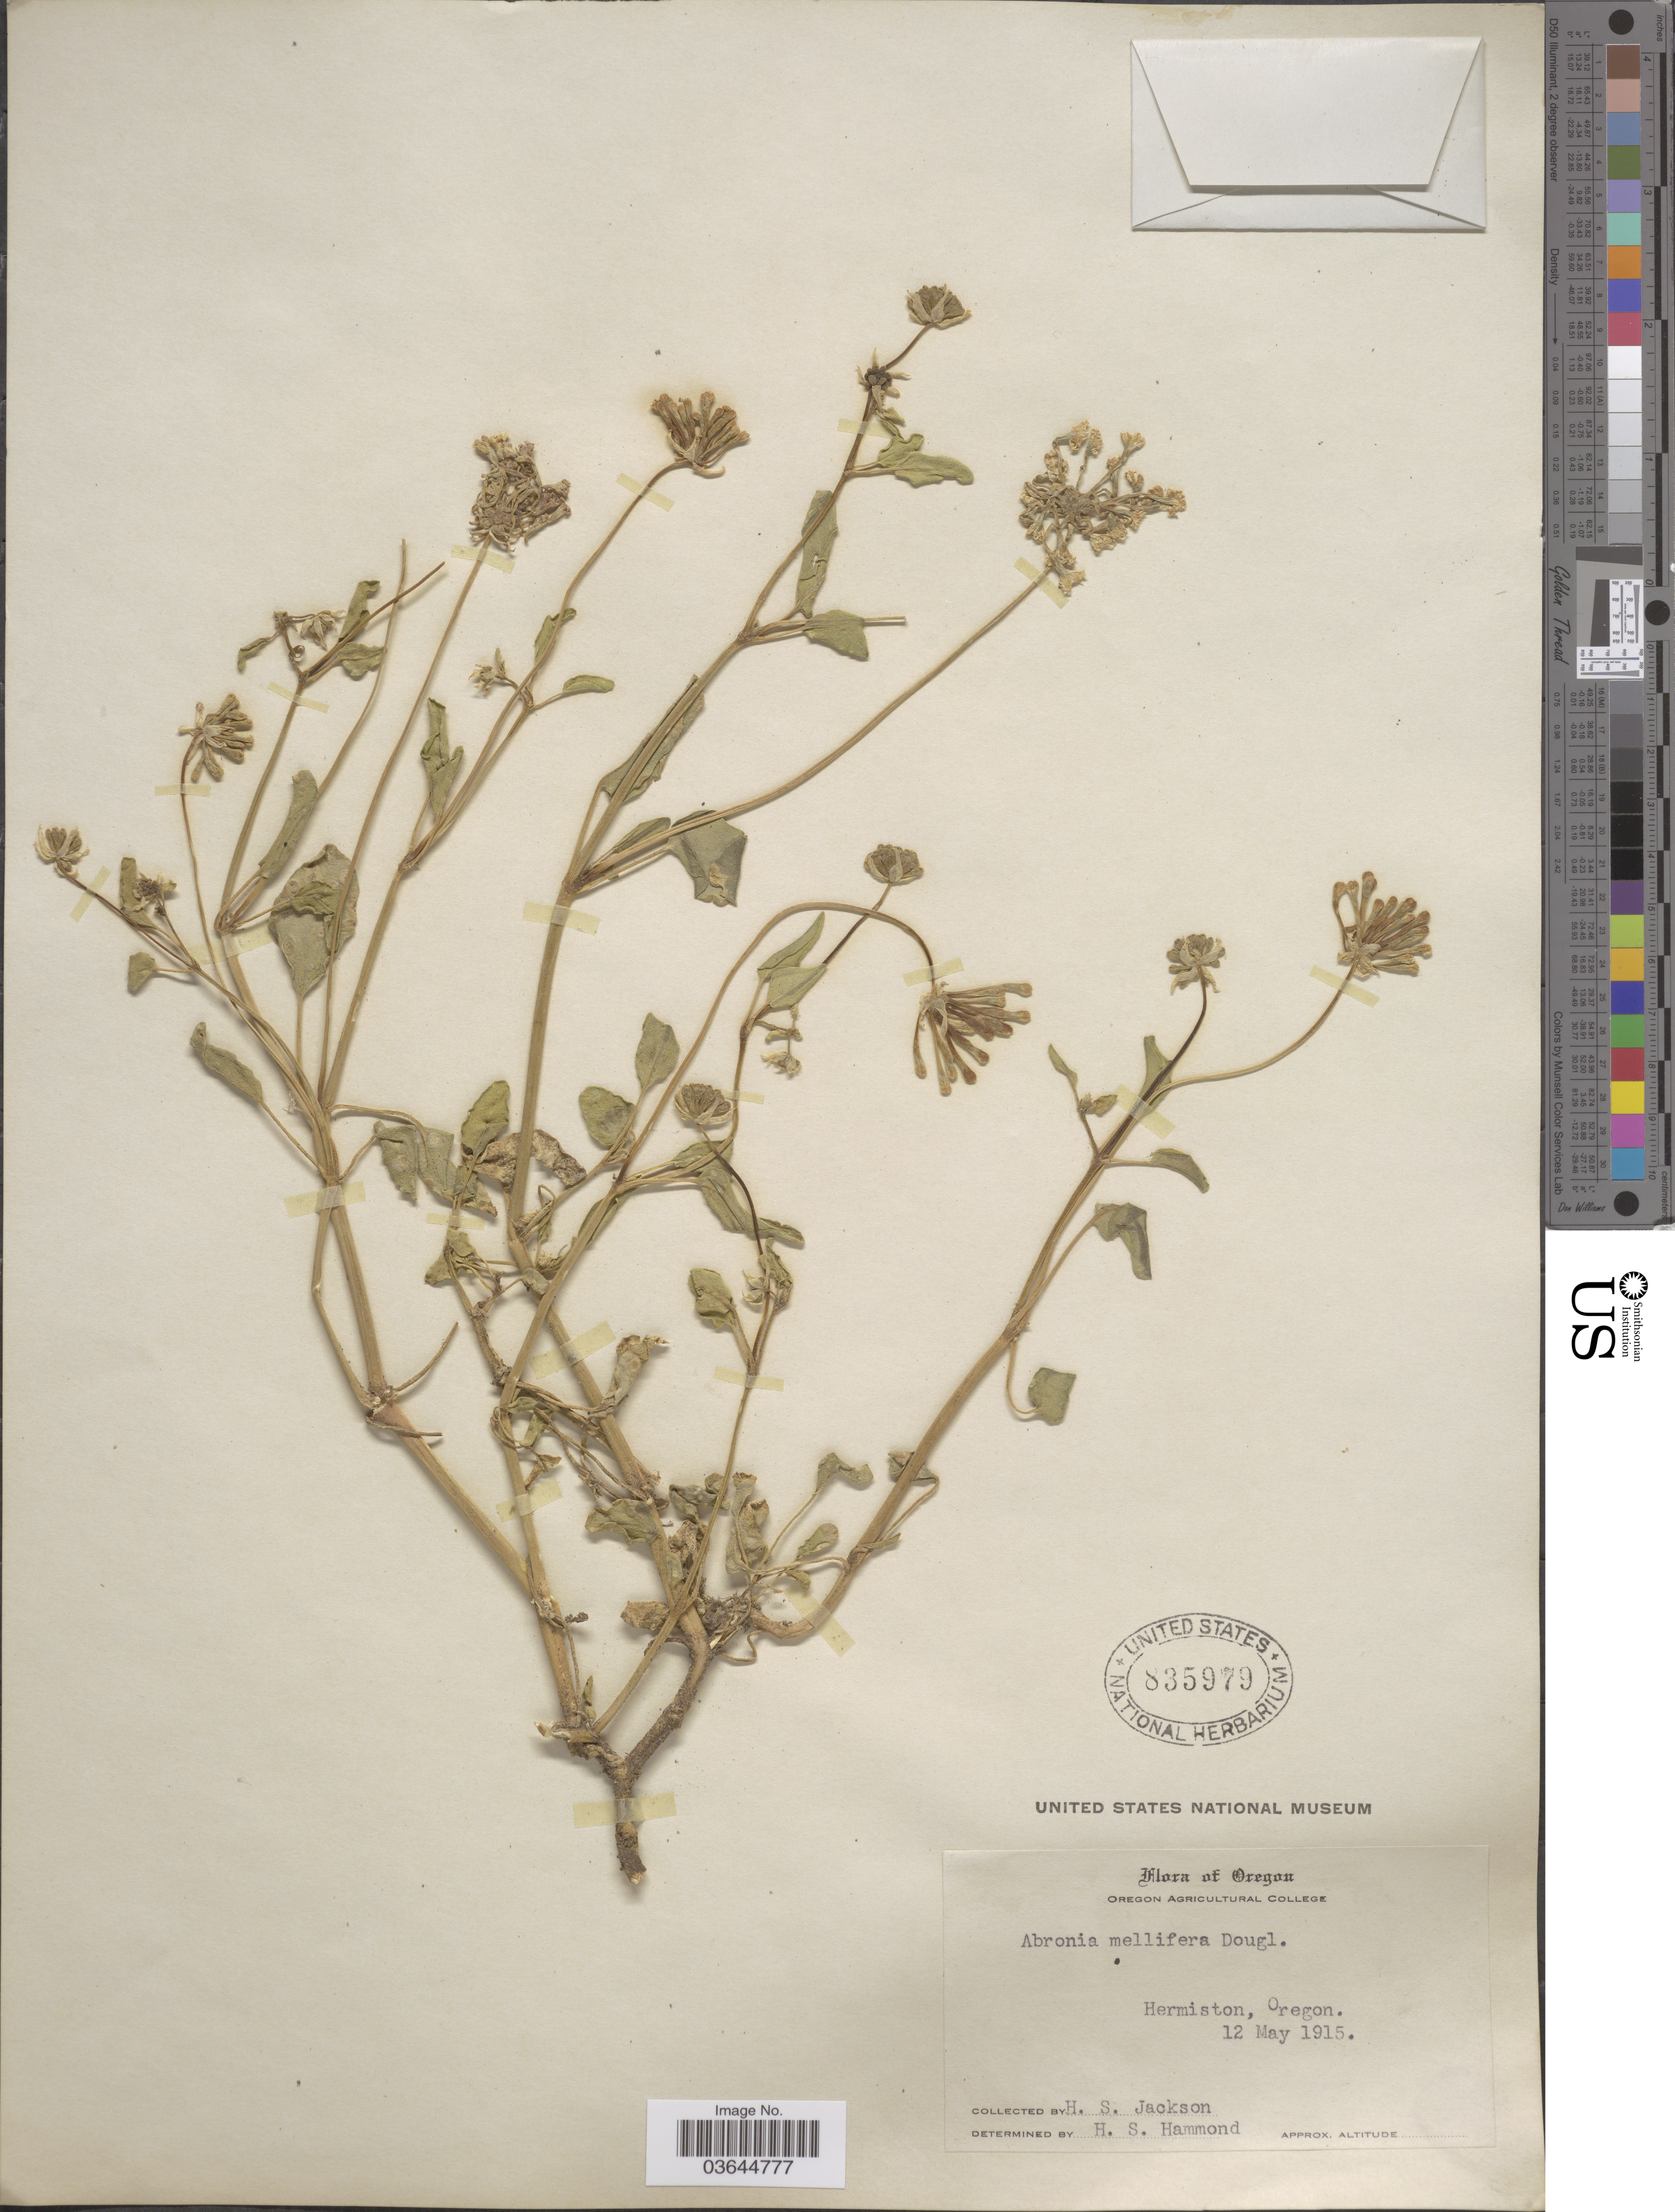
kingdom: Plantae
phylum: Tracheophyta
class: Magnoliopsida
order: Caryophyllales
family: Nyctaginaceae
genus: Abronia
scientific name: Abronia mellifera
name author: Douglas ex Hook.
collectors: H. Jackson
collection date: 1915-05-12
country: United States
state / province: Oregon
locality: Hermiston.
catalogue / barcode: US 835979